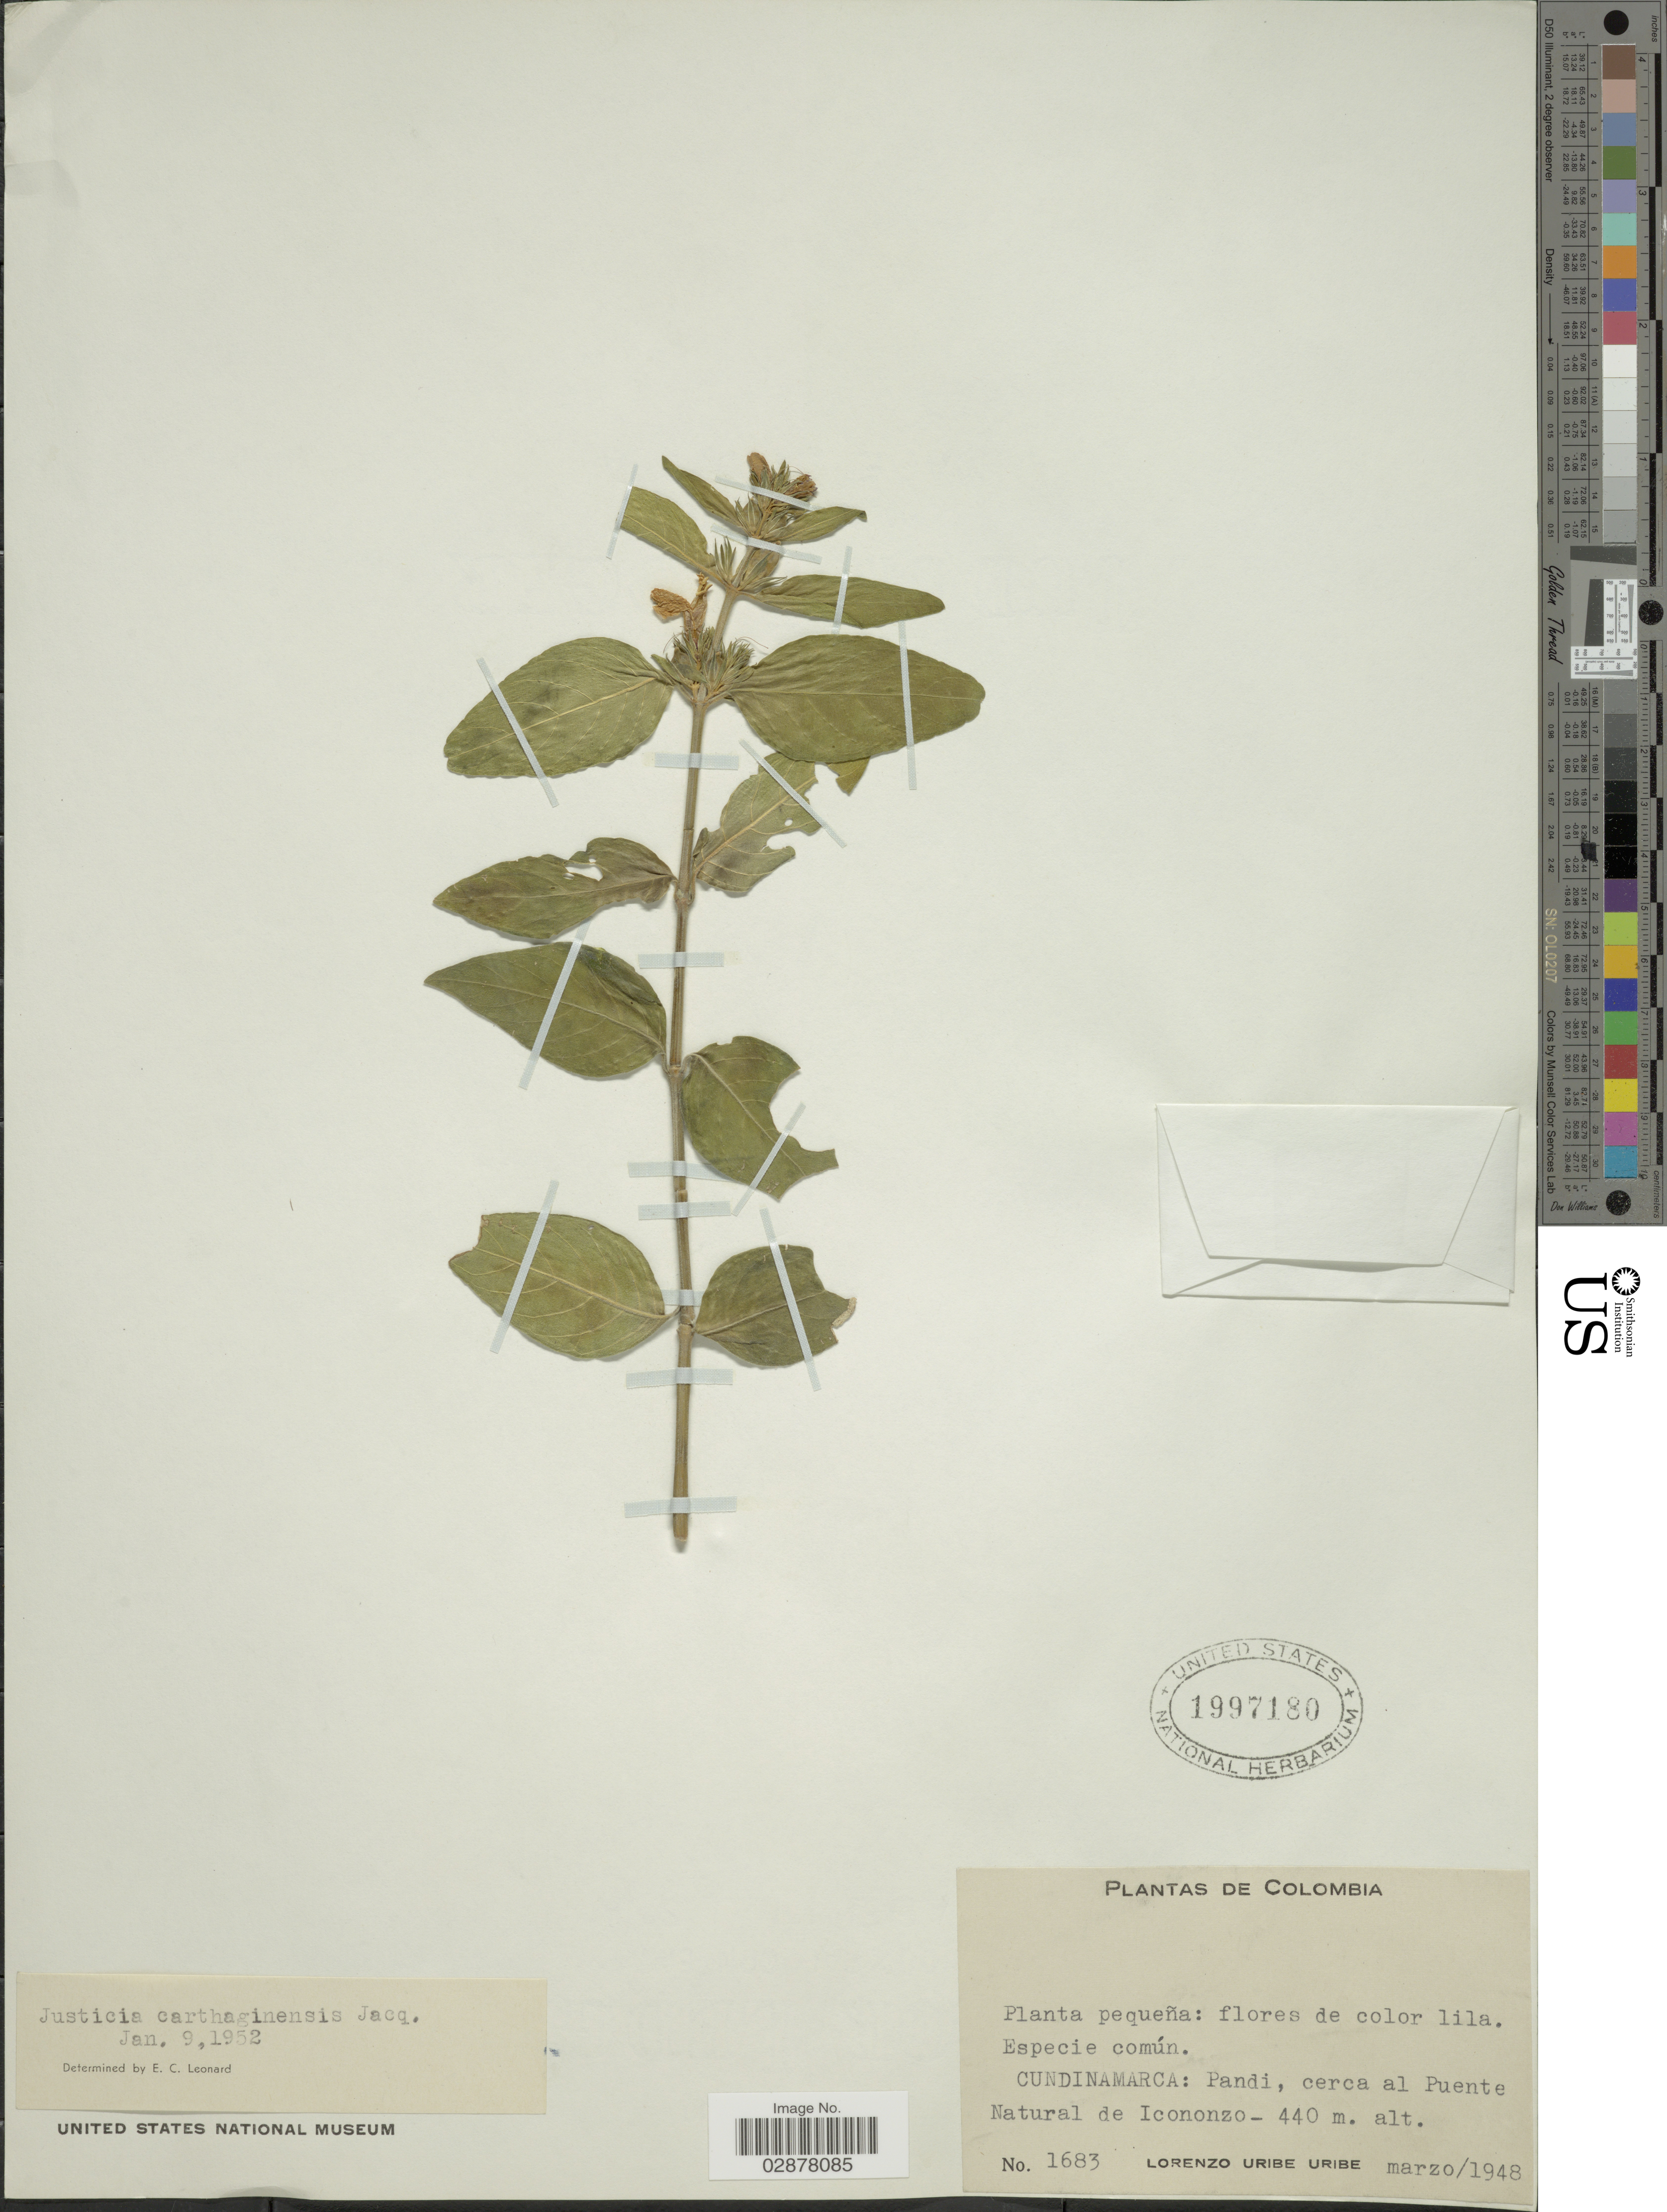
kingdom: Plantae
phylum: Tracheophyta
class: Magnoliopsida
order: Lamiales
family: Acanthaceae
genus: Justicia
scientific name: Justicia carthaginensis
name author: Jacq.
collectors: L. Uribe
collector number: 1683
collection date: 1948-03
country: Colombia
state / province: Cundinamarca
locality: Pandi, cerca al Puente Natural de Icononzo.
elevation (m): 440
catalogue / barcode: US 1997180